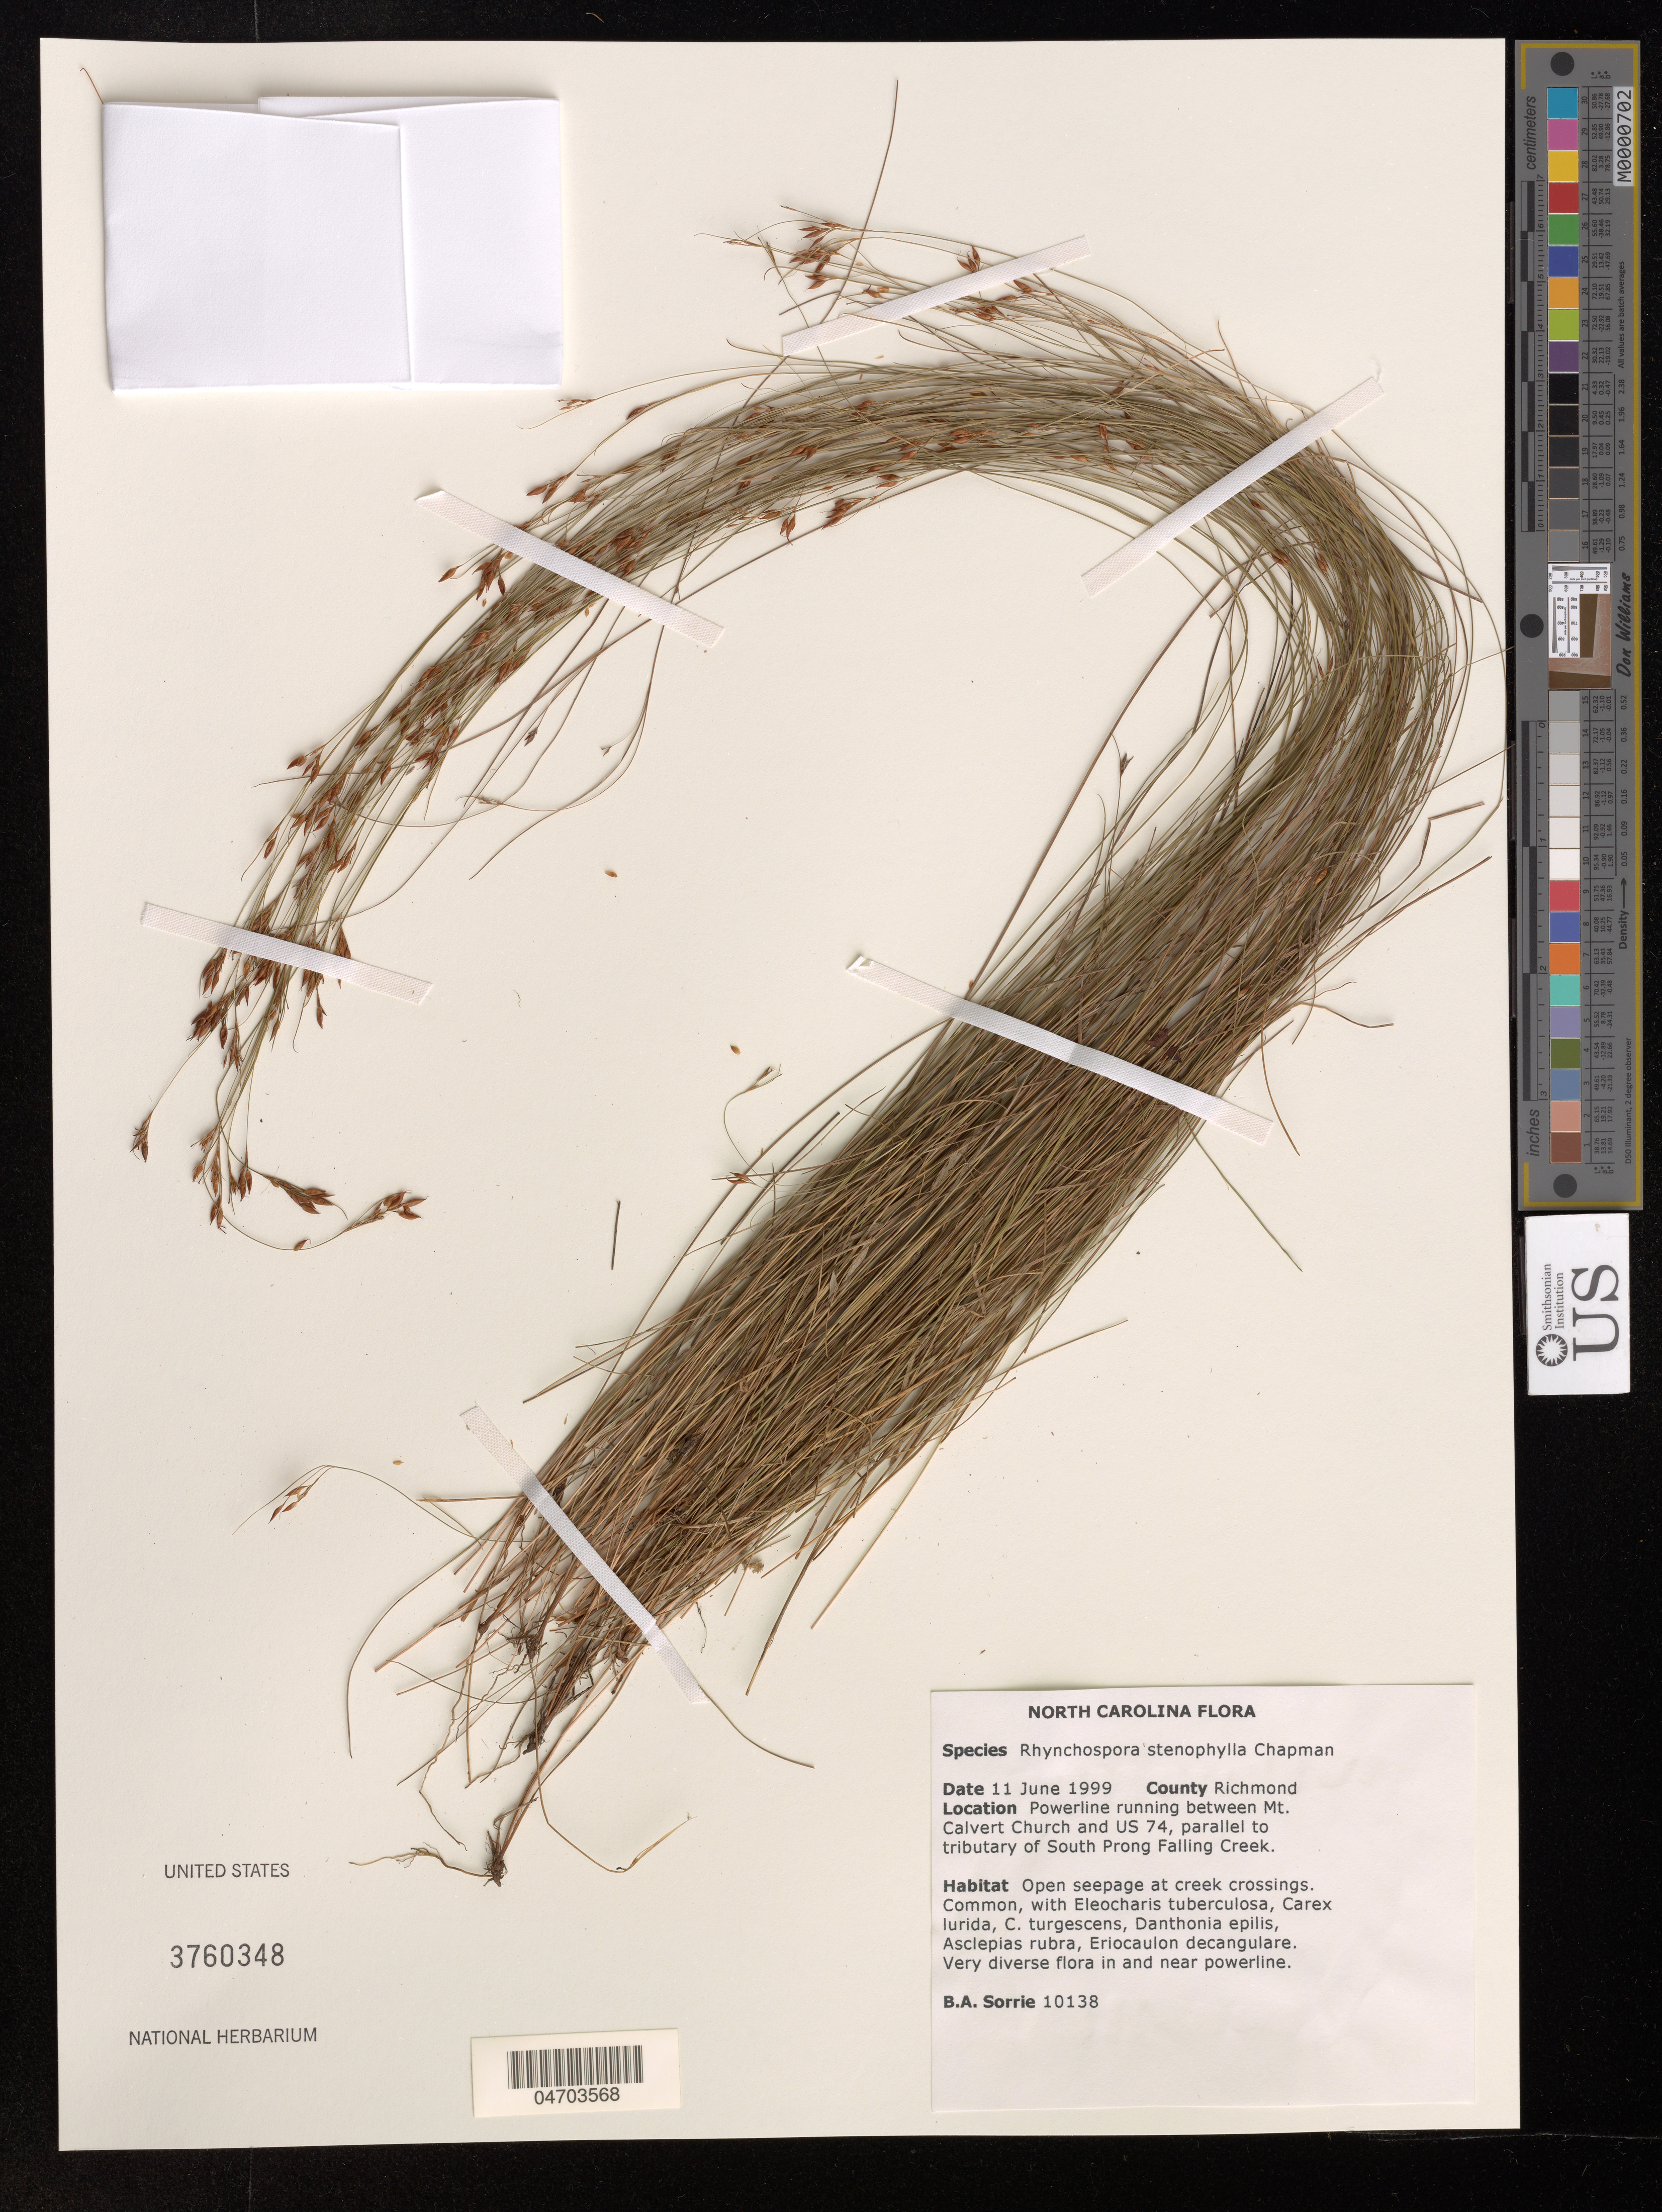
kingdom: Plantae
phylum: Tracheophyta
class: Liliopsida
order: Poales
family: Cyperaceae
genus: Rhynchospora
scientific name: Rhynchospora stenophylla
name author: Chapm.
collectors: B. Sorrie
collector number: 10138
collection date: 1999-06-11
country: United States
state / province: North Carolina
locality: County Richmond, Powerline running between Mt. Calvert Church and US 74, parallel to tributary of South Prong Falling Creek.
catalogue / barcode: US 3760348